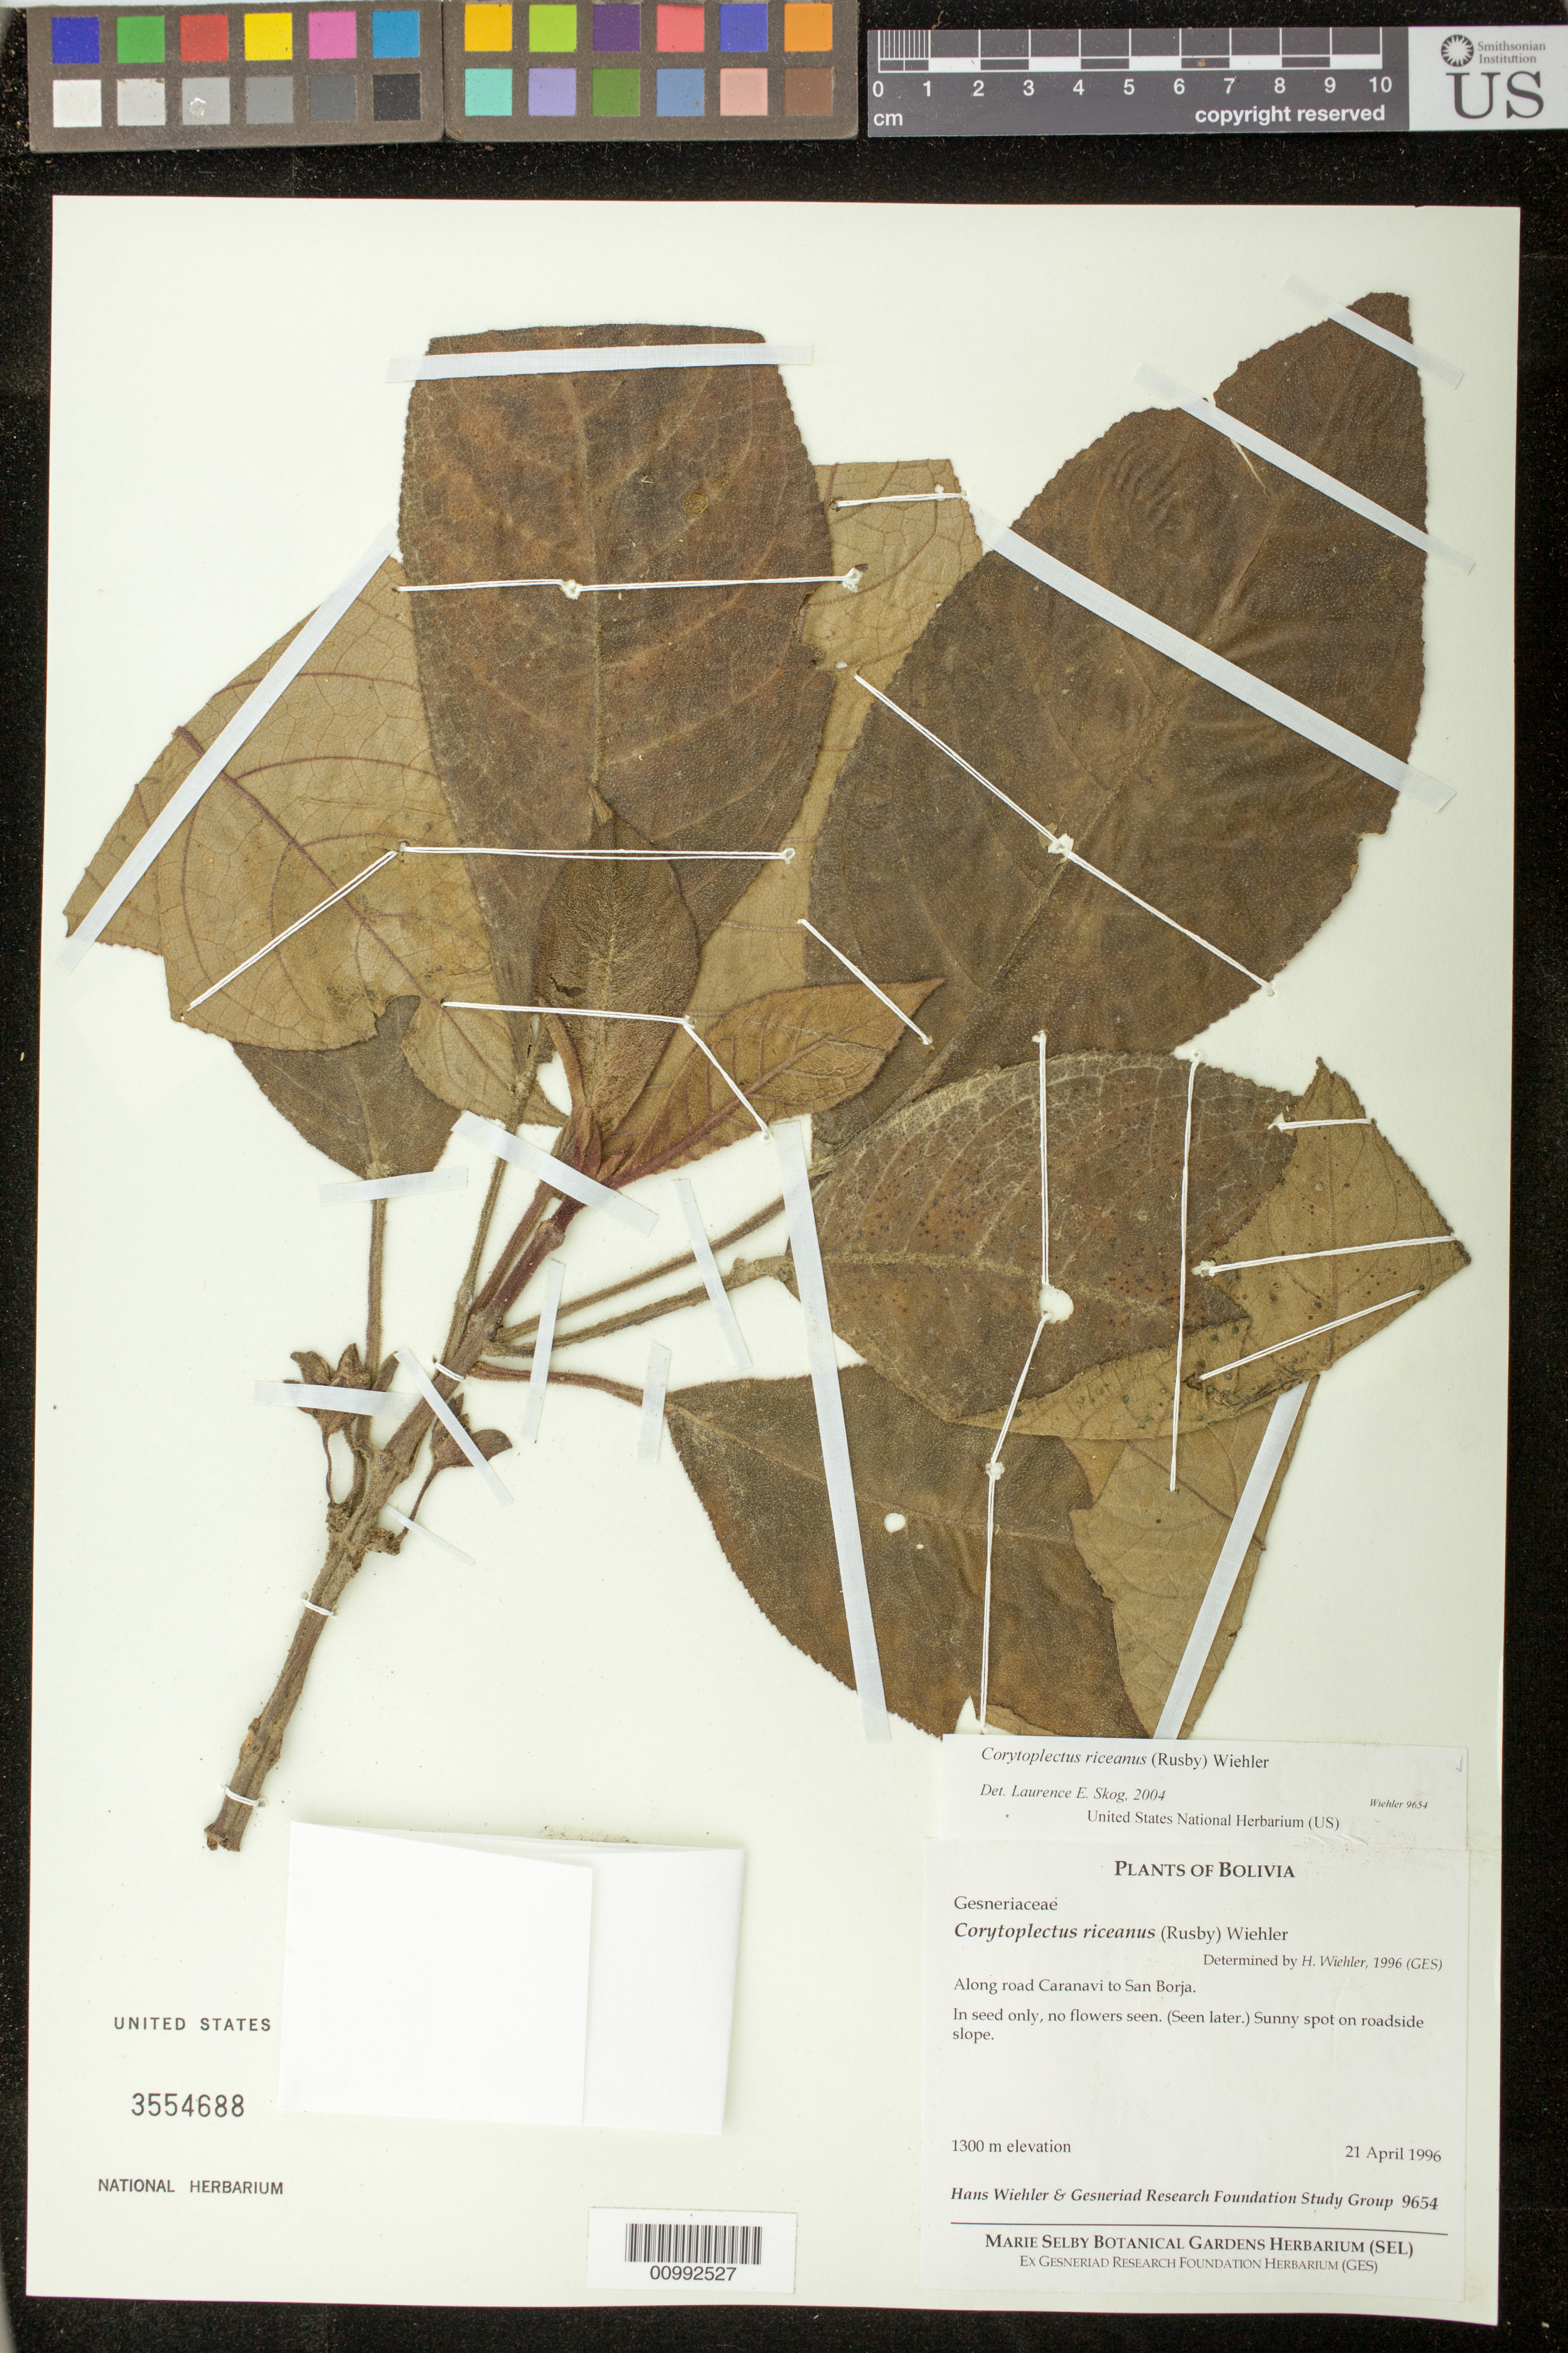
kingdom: Plantae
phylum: Tracheophyta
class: Magnoliopsida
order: Lamiales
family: Gesneriaceae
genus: Corytoplectus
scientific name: Corytoplectus riceanus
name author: (Rusby) Wiehler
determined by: Skog, Laurence E.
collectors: H. J. Wiehler & GRF Study Group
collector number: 9654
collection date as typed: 21 Apr 1996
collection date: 1996-04-21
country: Bolivia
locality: Along road Caranavi to San Borja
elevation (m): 1300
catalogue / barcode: US 3554688